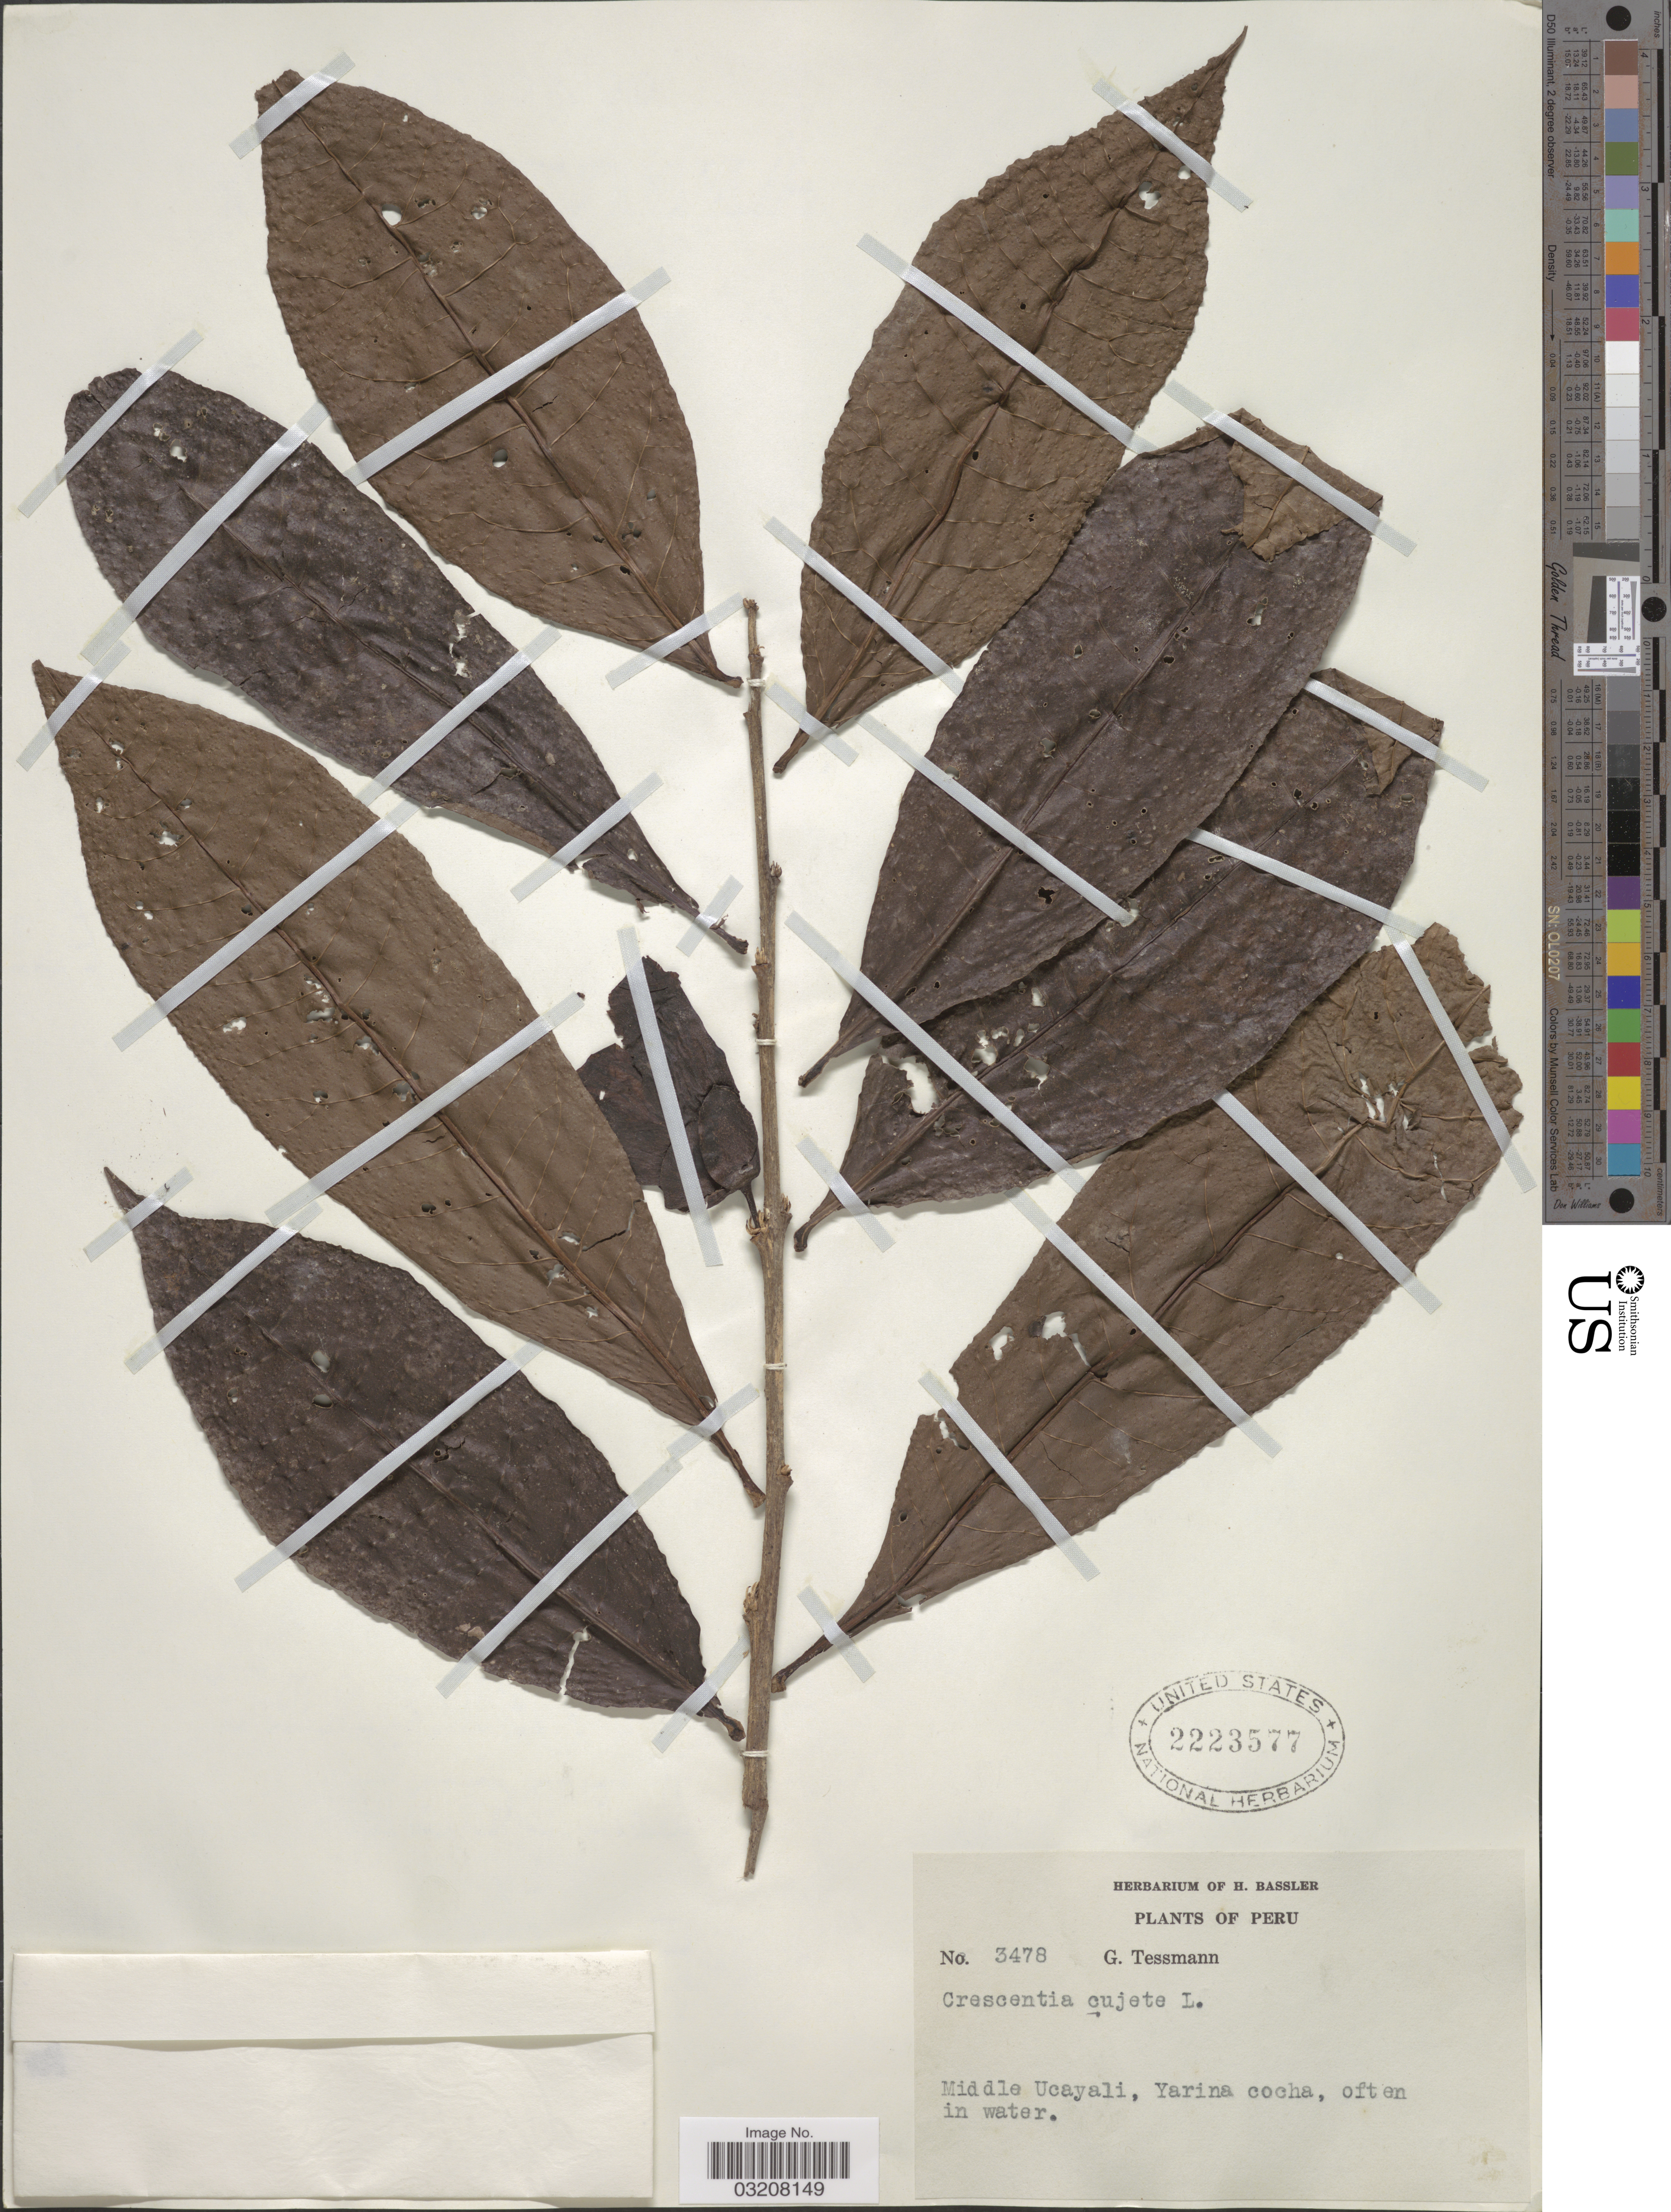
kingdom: Plantae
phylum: Tracheophyta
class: Magnoliopsida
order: Lamiales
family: Bignoniaceae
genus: Crescentia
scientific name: Crescentia cujete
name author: L.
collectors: G. Tessmann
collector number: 3478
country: Peru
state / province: Ucayali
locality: Middle Ucayali, Yarina cocha.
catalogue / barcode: US 2223577